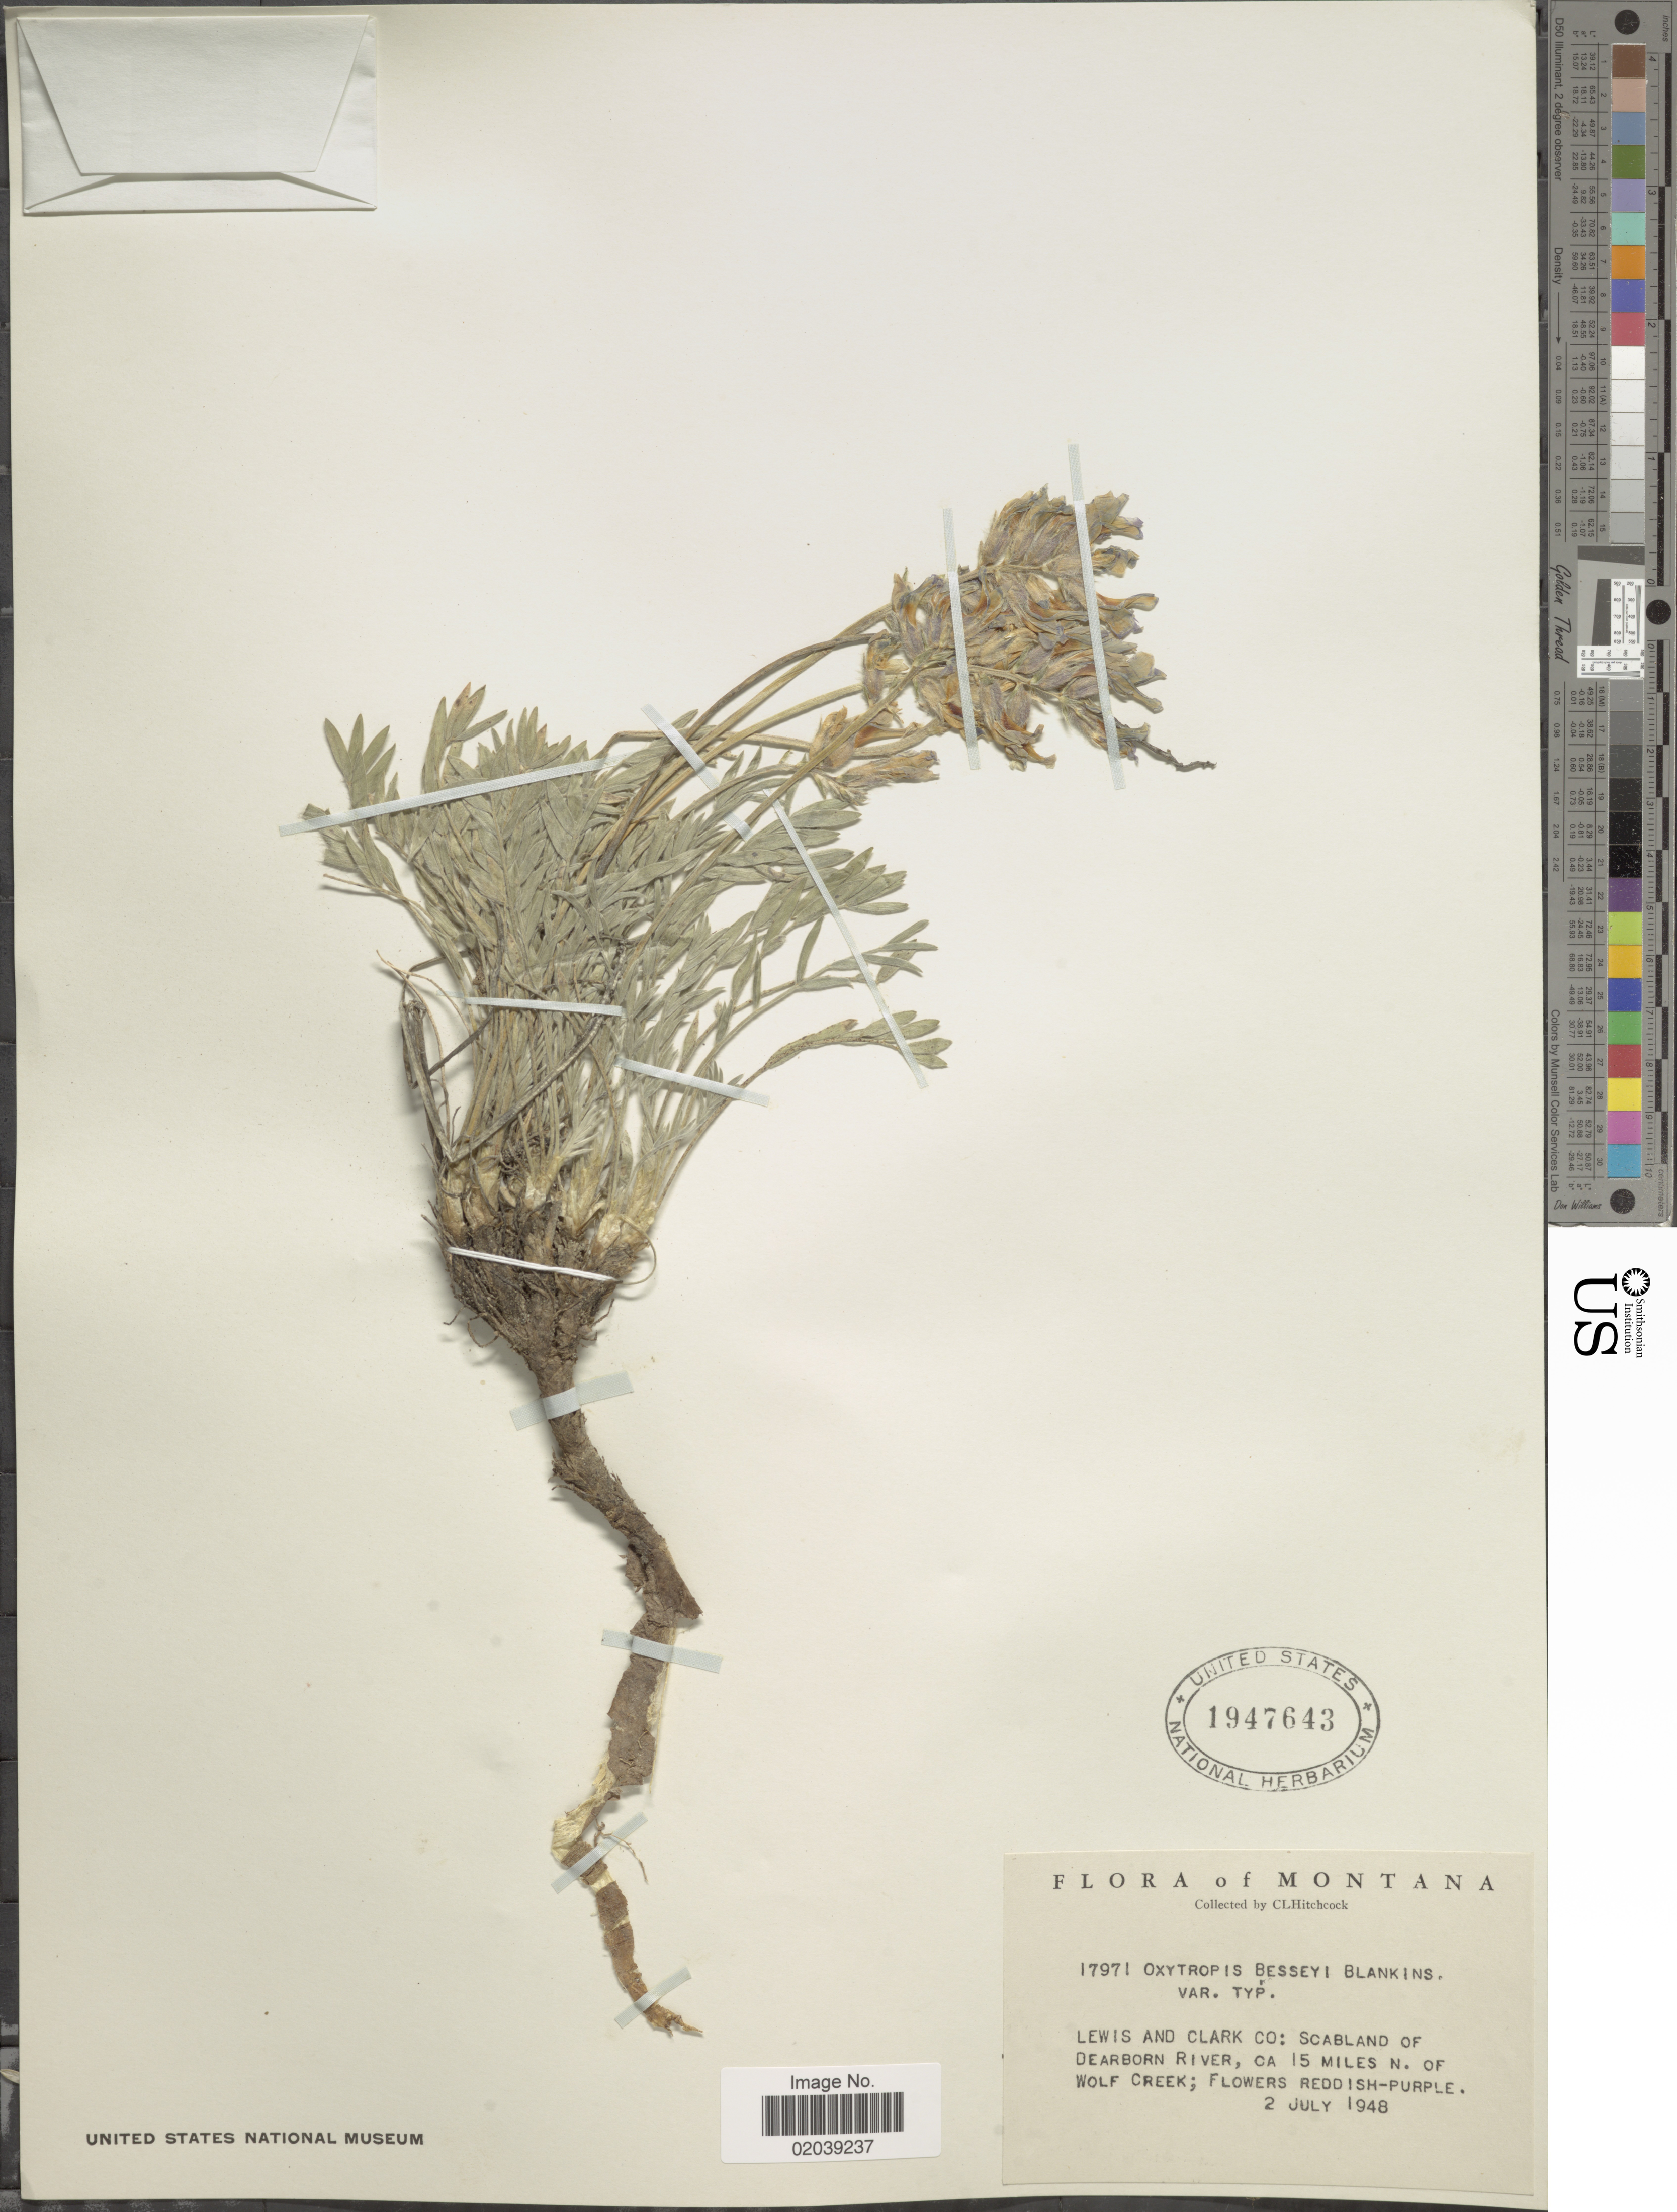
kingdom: Plantae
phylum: Tracheophyta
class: Magnoliopsida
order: Fabales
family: Fabaceae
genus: Oxytropis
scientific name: Oxytropis besseyi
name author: (Rydb.) Blank.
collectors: C. L. Hitchcock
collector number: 17971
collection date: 1948-07-02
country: United States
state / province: Montana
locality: Lewis and Clark Co: Scabland of Dearborn River, Ca. 15 miles N. of Wolf Creek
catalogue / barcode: US 1947643